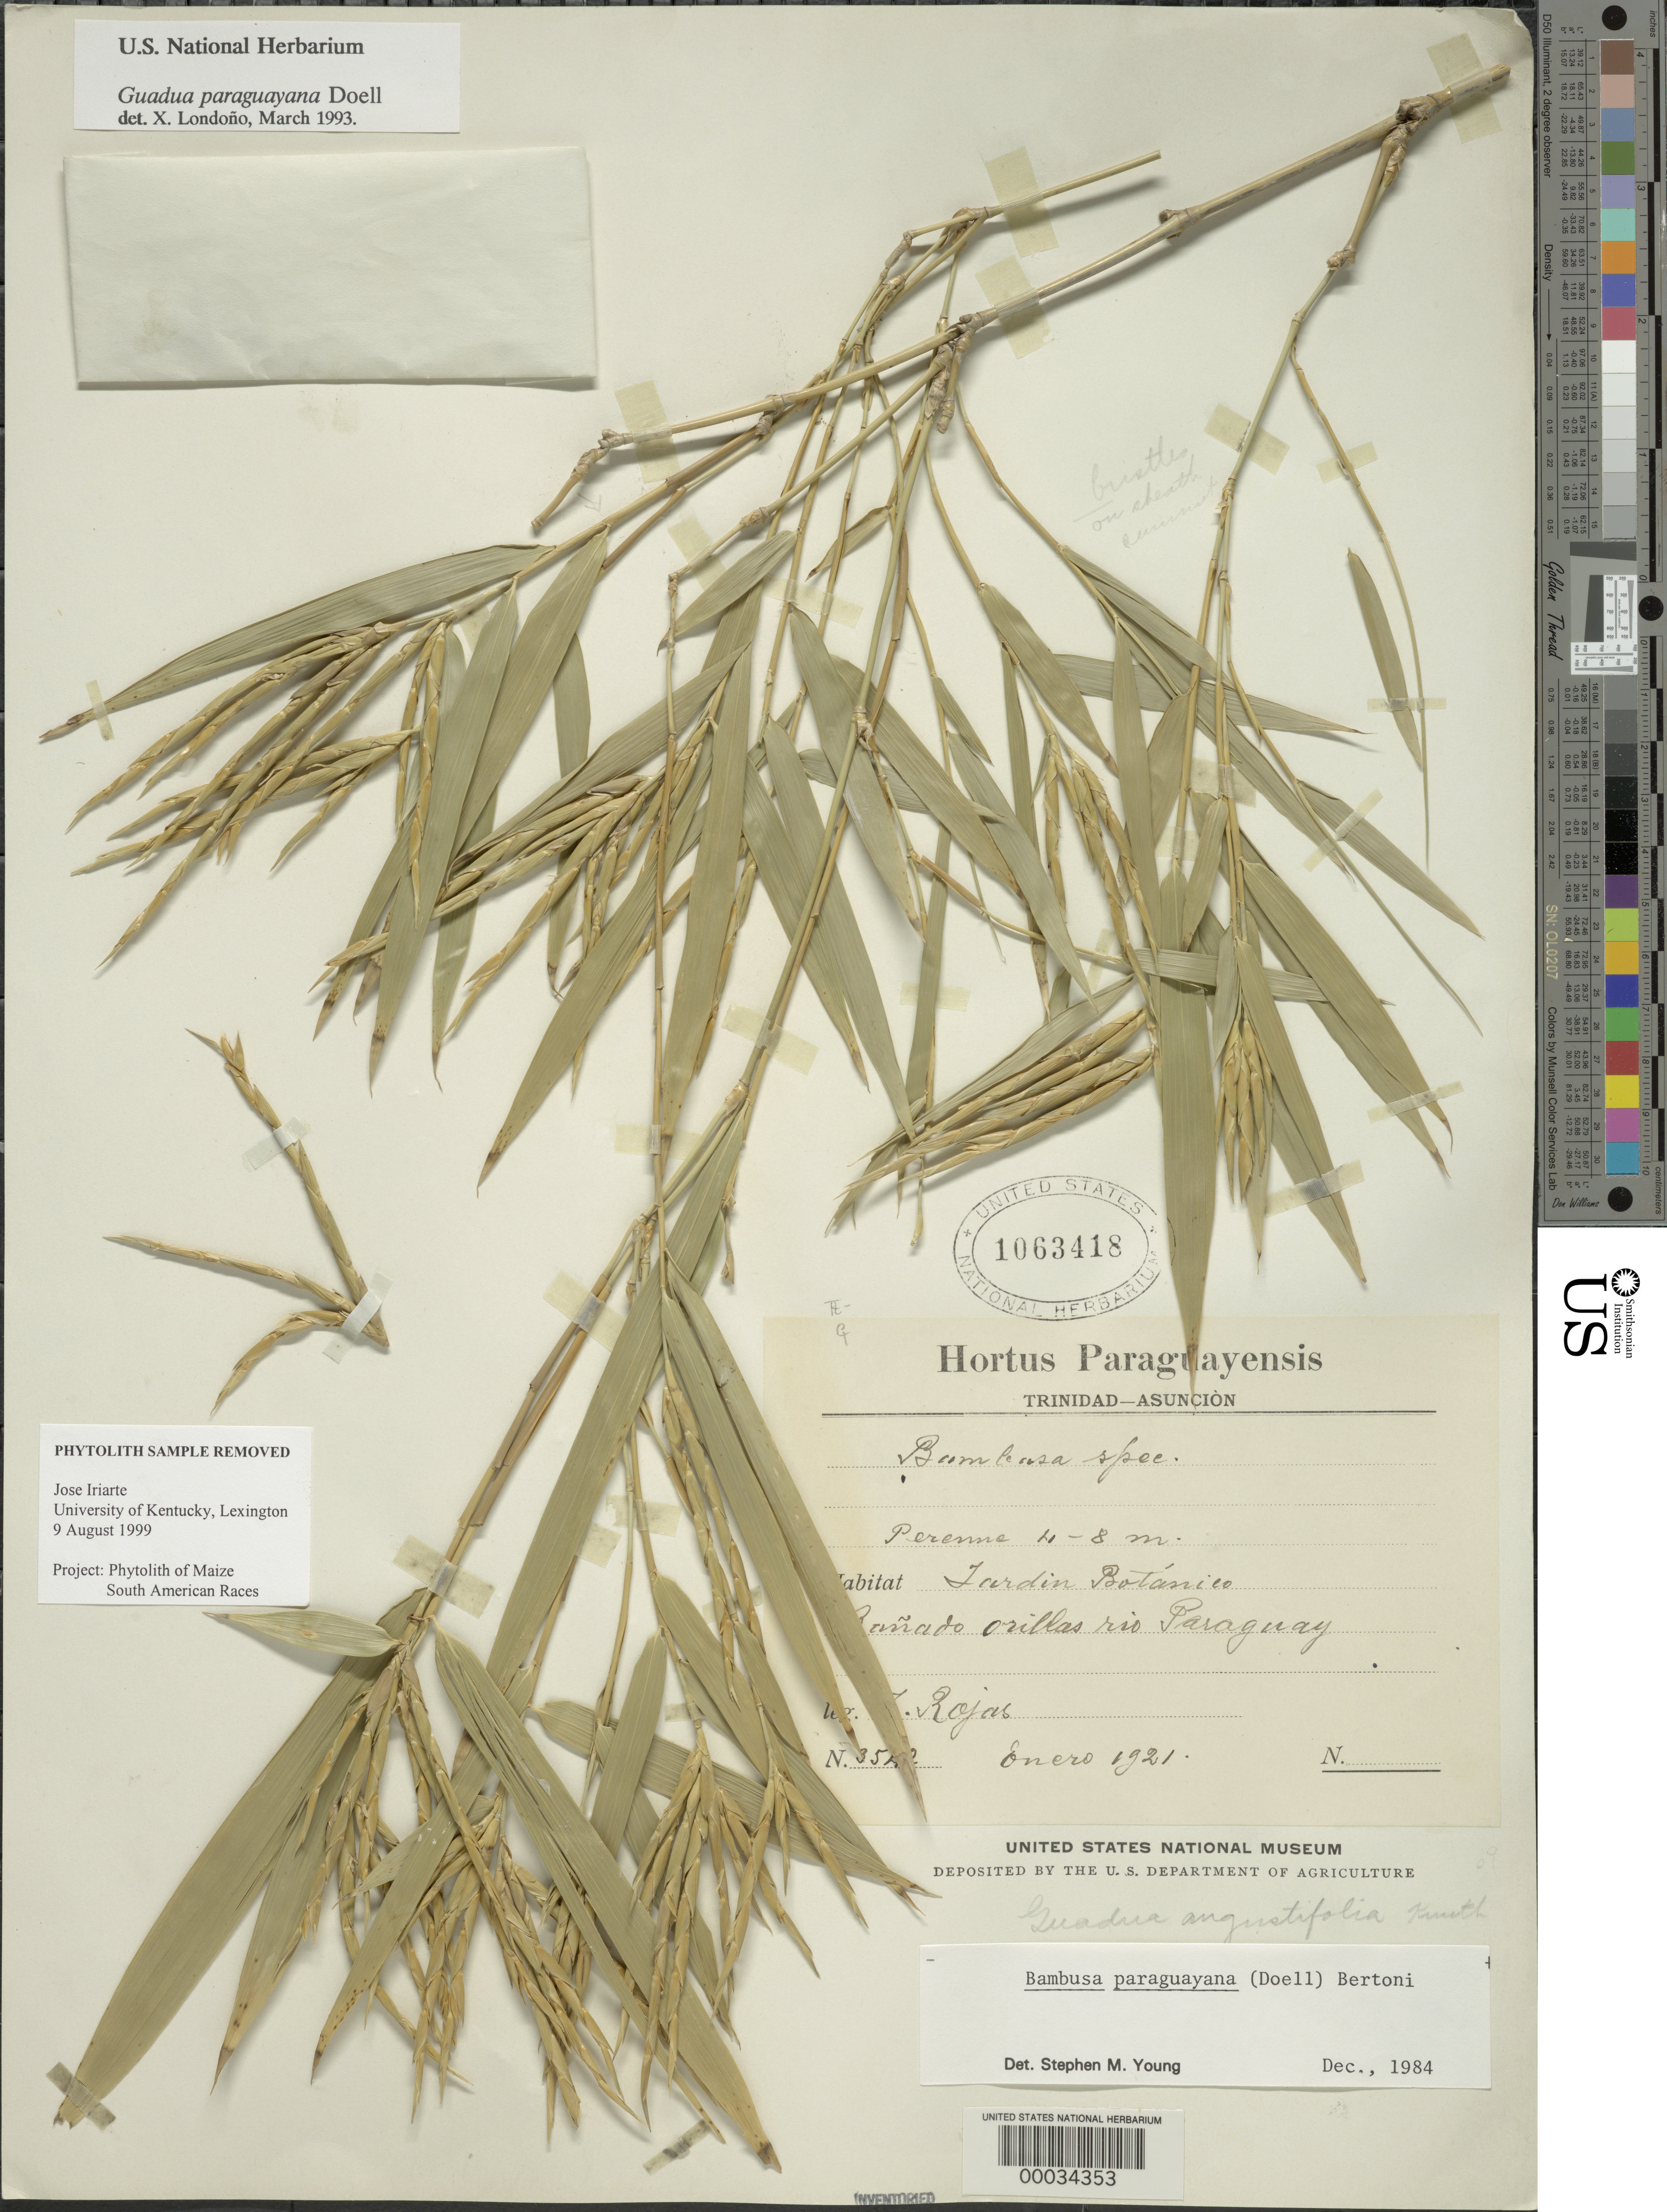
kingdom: Plantae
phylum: Tracheophyta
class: Liliopsida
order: Poales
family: Poaceae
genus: Guadua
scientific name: Guadua paraguayana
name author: Döll in Mart.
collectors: T. Rojas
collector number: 3542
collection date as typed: Jan 1921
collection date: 1921-01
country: Paraguay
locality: Rio paraguay, jardin botanico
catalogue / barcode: US 1063418